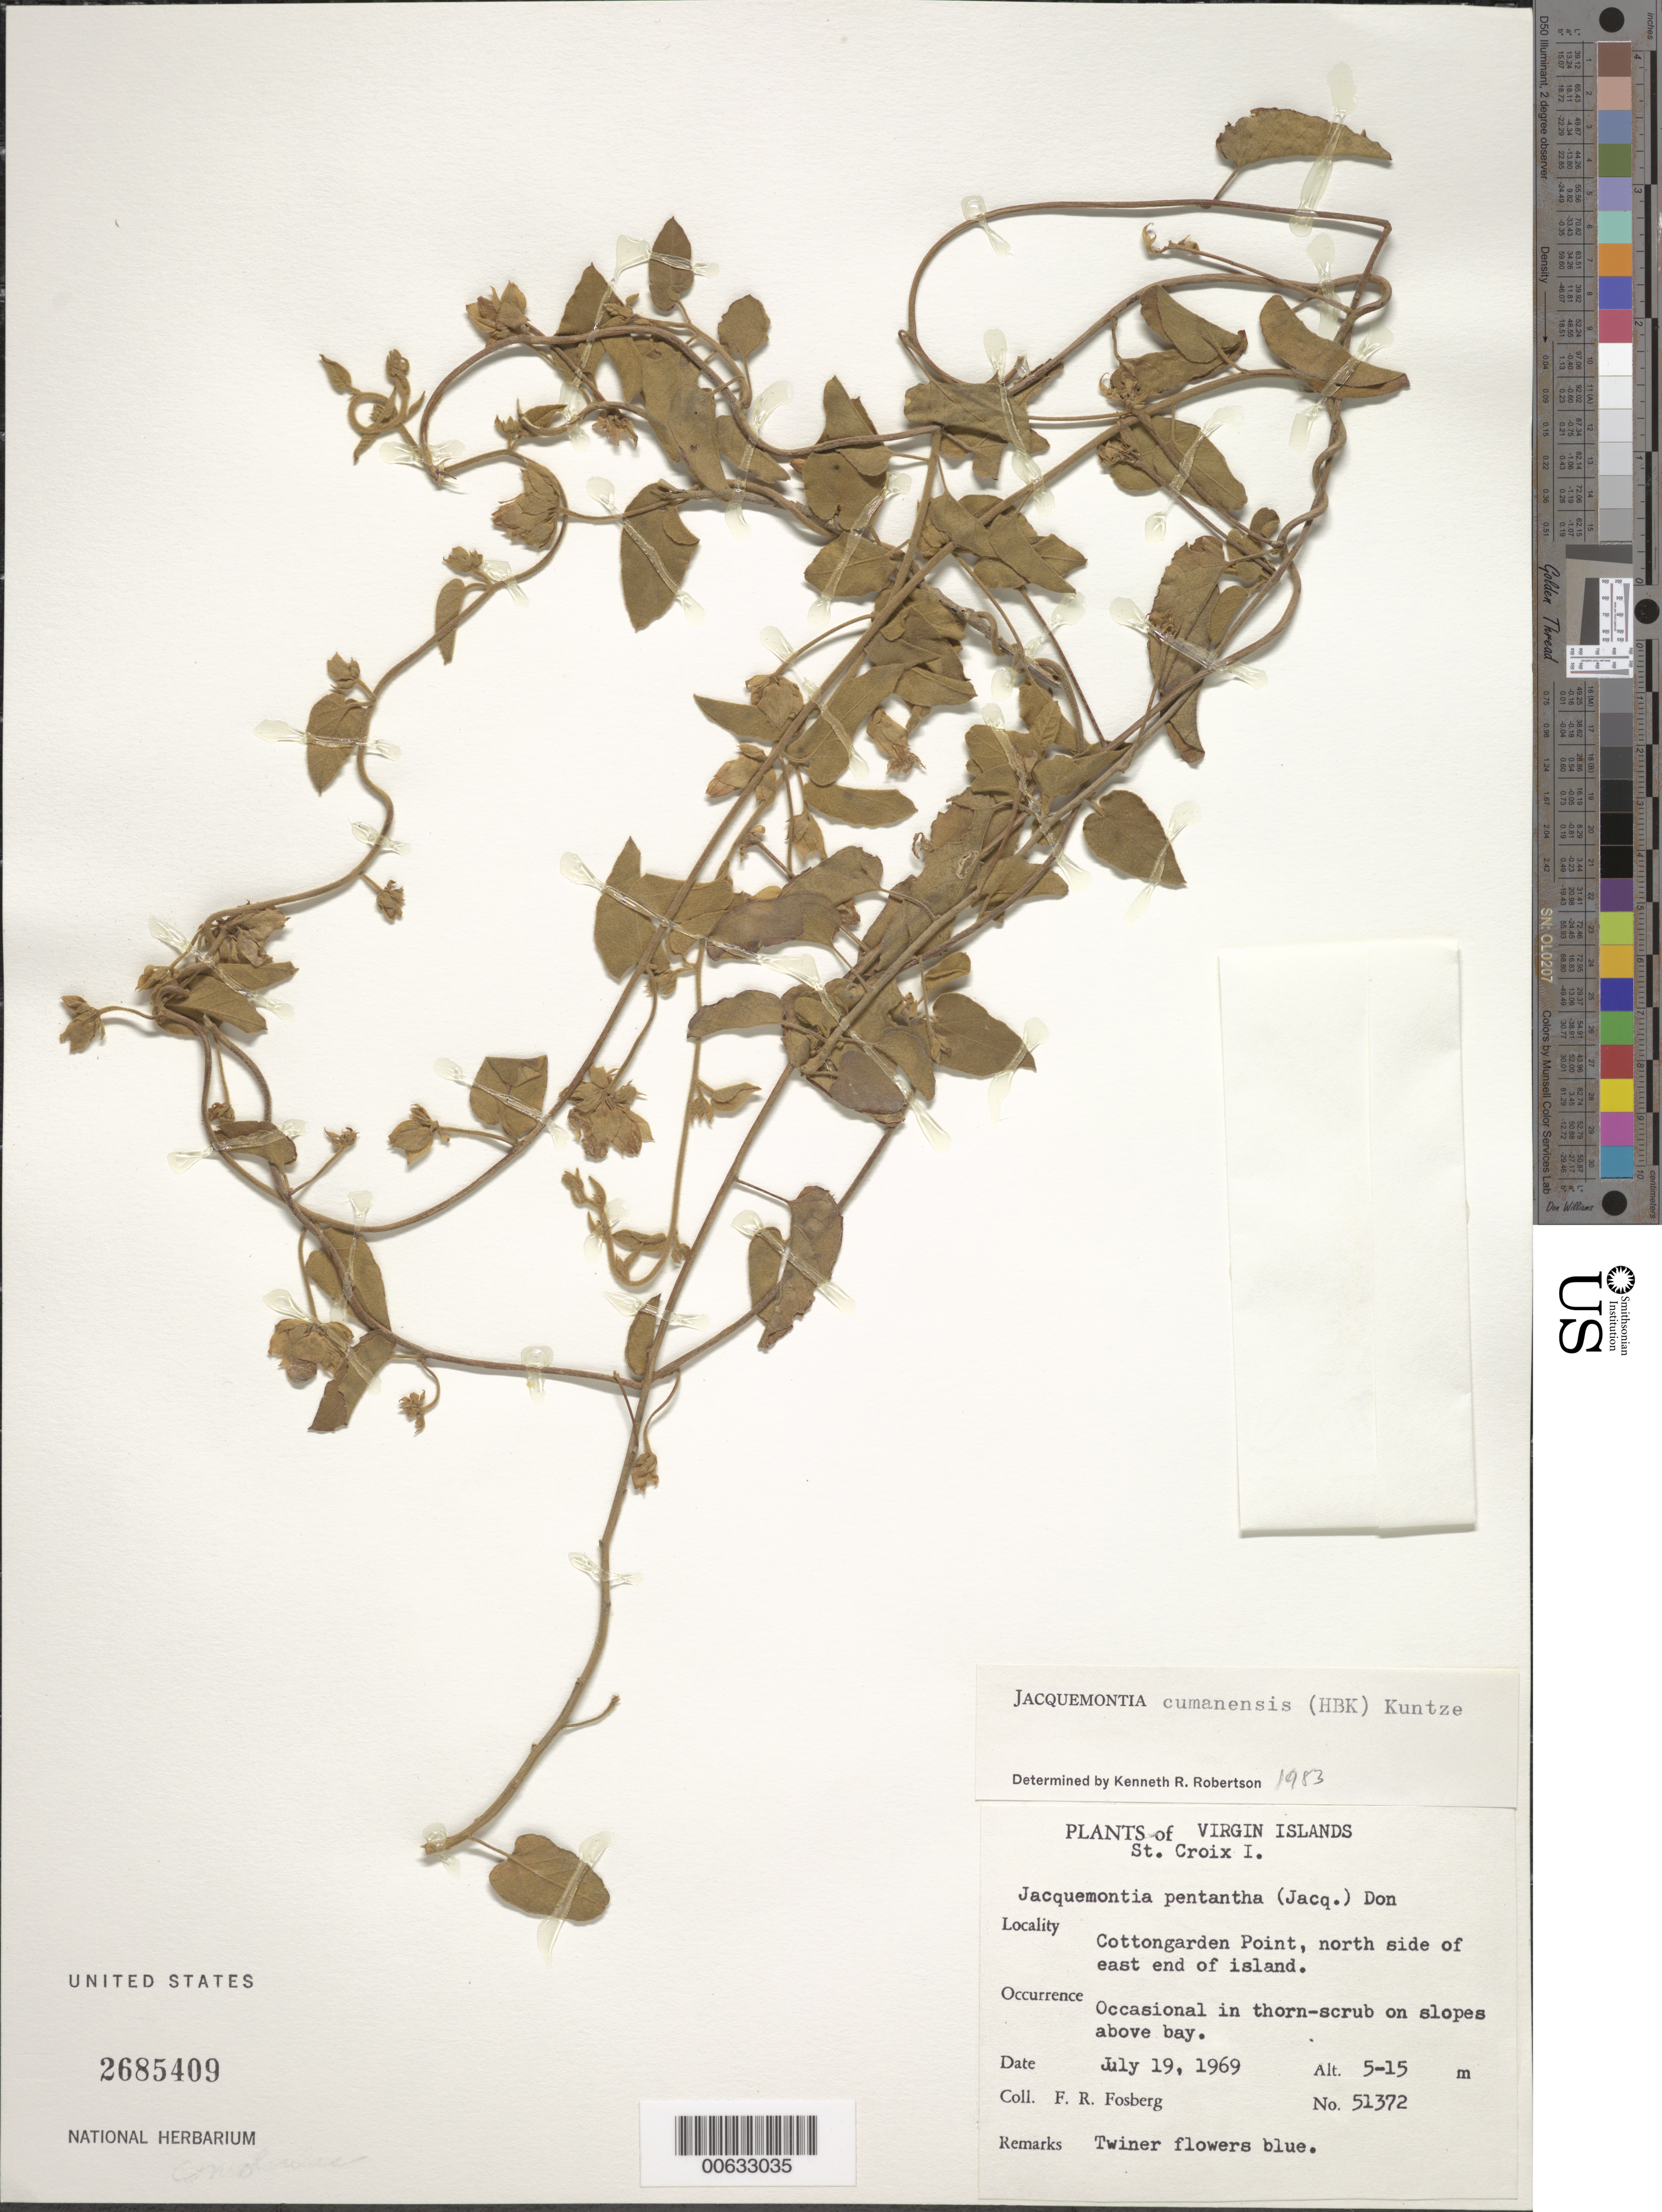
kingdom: Plantae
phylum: Tracheophyta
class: Magnoliopsida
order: Solanales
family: Convolvulaceae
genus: Jacquemontia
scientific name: Jacquemontia cumanensis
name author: (Kuntze) Kuntze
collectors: F. R. Fosberg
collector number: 51372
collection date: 1969-07-19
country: U.S. Virgin Islands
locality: Virgin Islands, St. Croix I., Cottongarden Point, north side of east end of island.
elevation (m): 5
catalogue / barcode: US 2685409